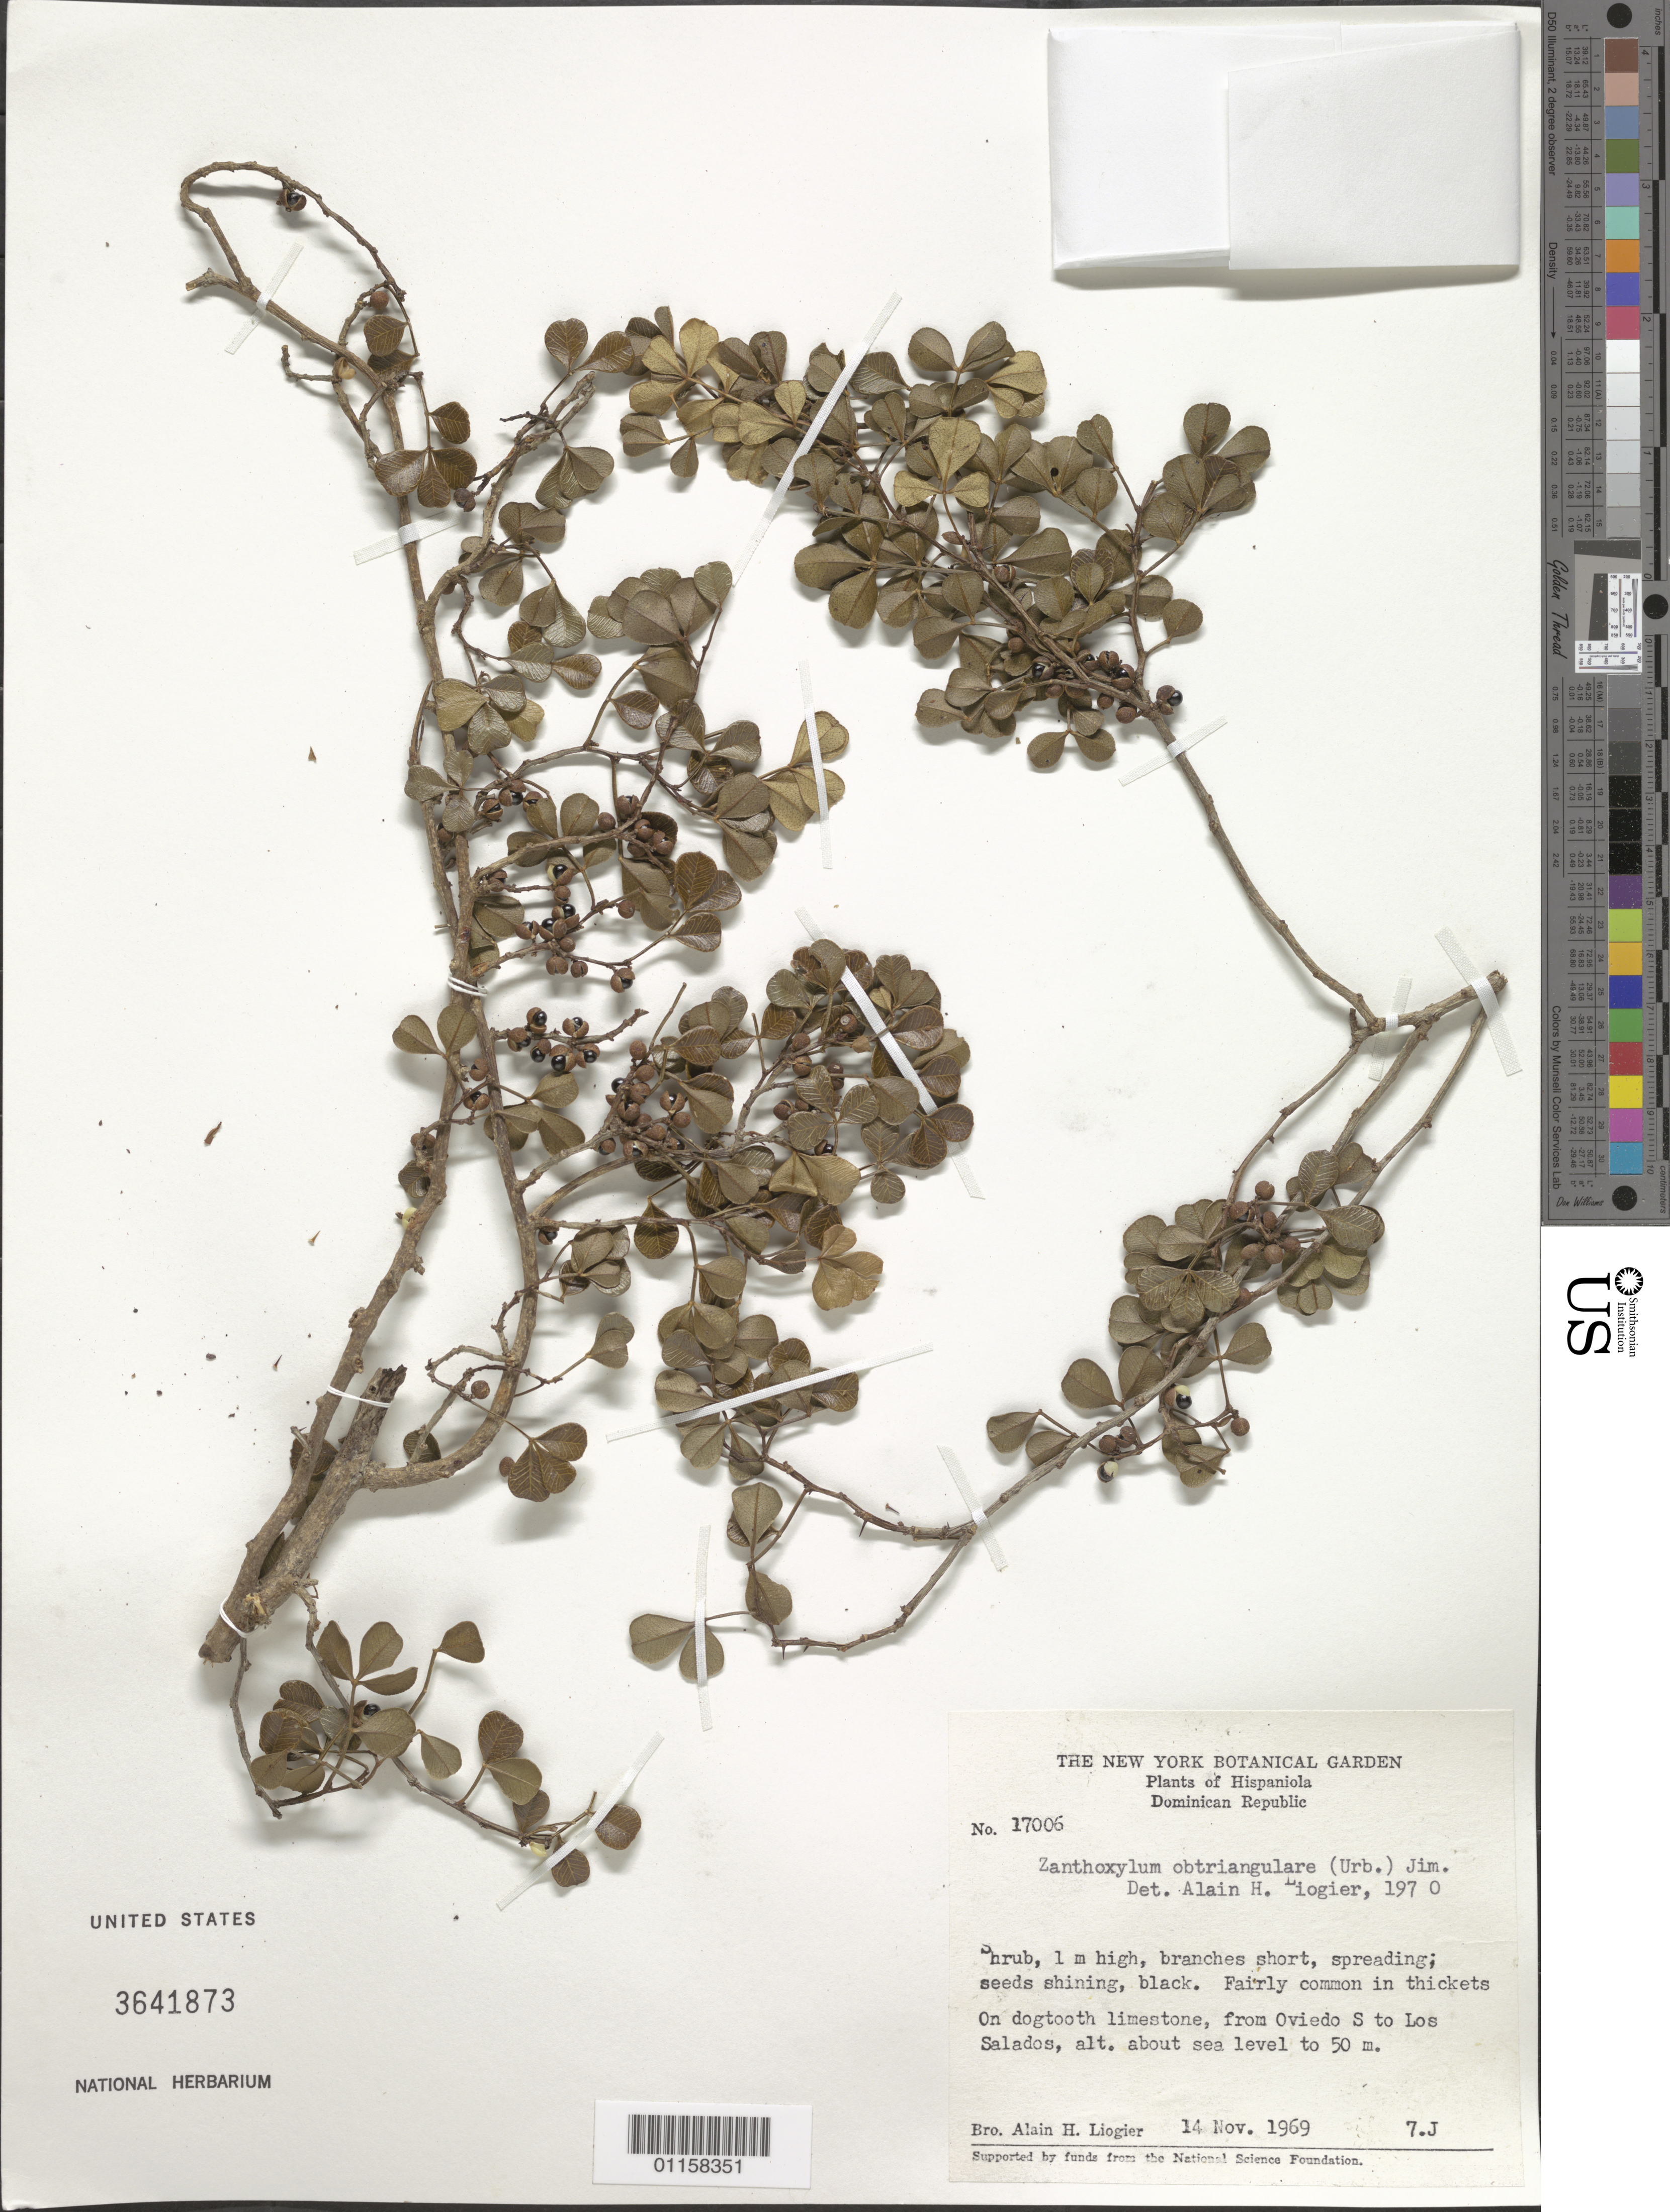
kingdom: Plantae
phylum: Tracheophyta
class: Magnoliopsida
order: Sapindales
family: Rutaceae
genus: Zanthoxylum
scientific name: Zanthoxylum obtriangulare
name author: (Urb.) J. Jiménez Alm.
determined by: Liogier, Alain H.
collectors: A. H. Liogier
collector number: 17006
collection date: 1969-11-14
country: Dominican Republic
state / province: Pedernales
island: Hispaniola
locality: Oviedo, south to Los Salados.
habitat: On dogtooth limestone. Fairly common in thickets.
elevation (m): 0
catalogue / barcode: US 3641873